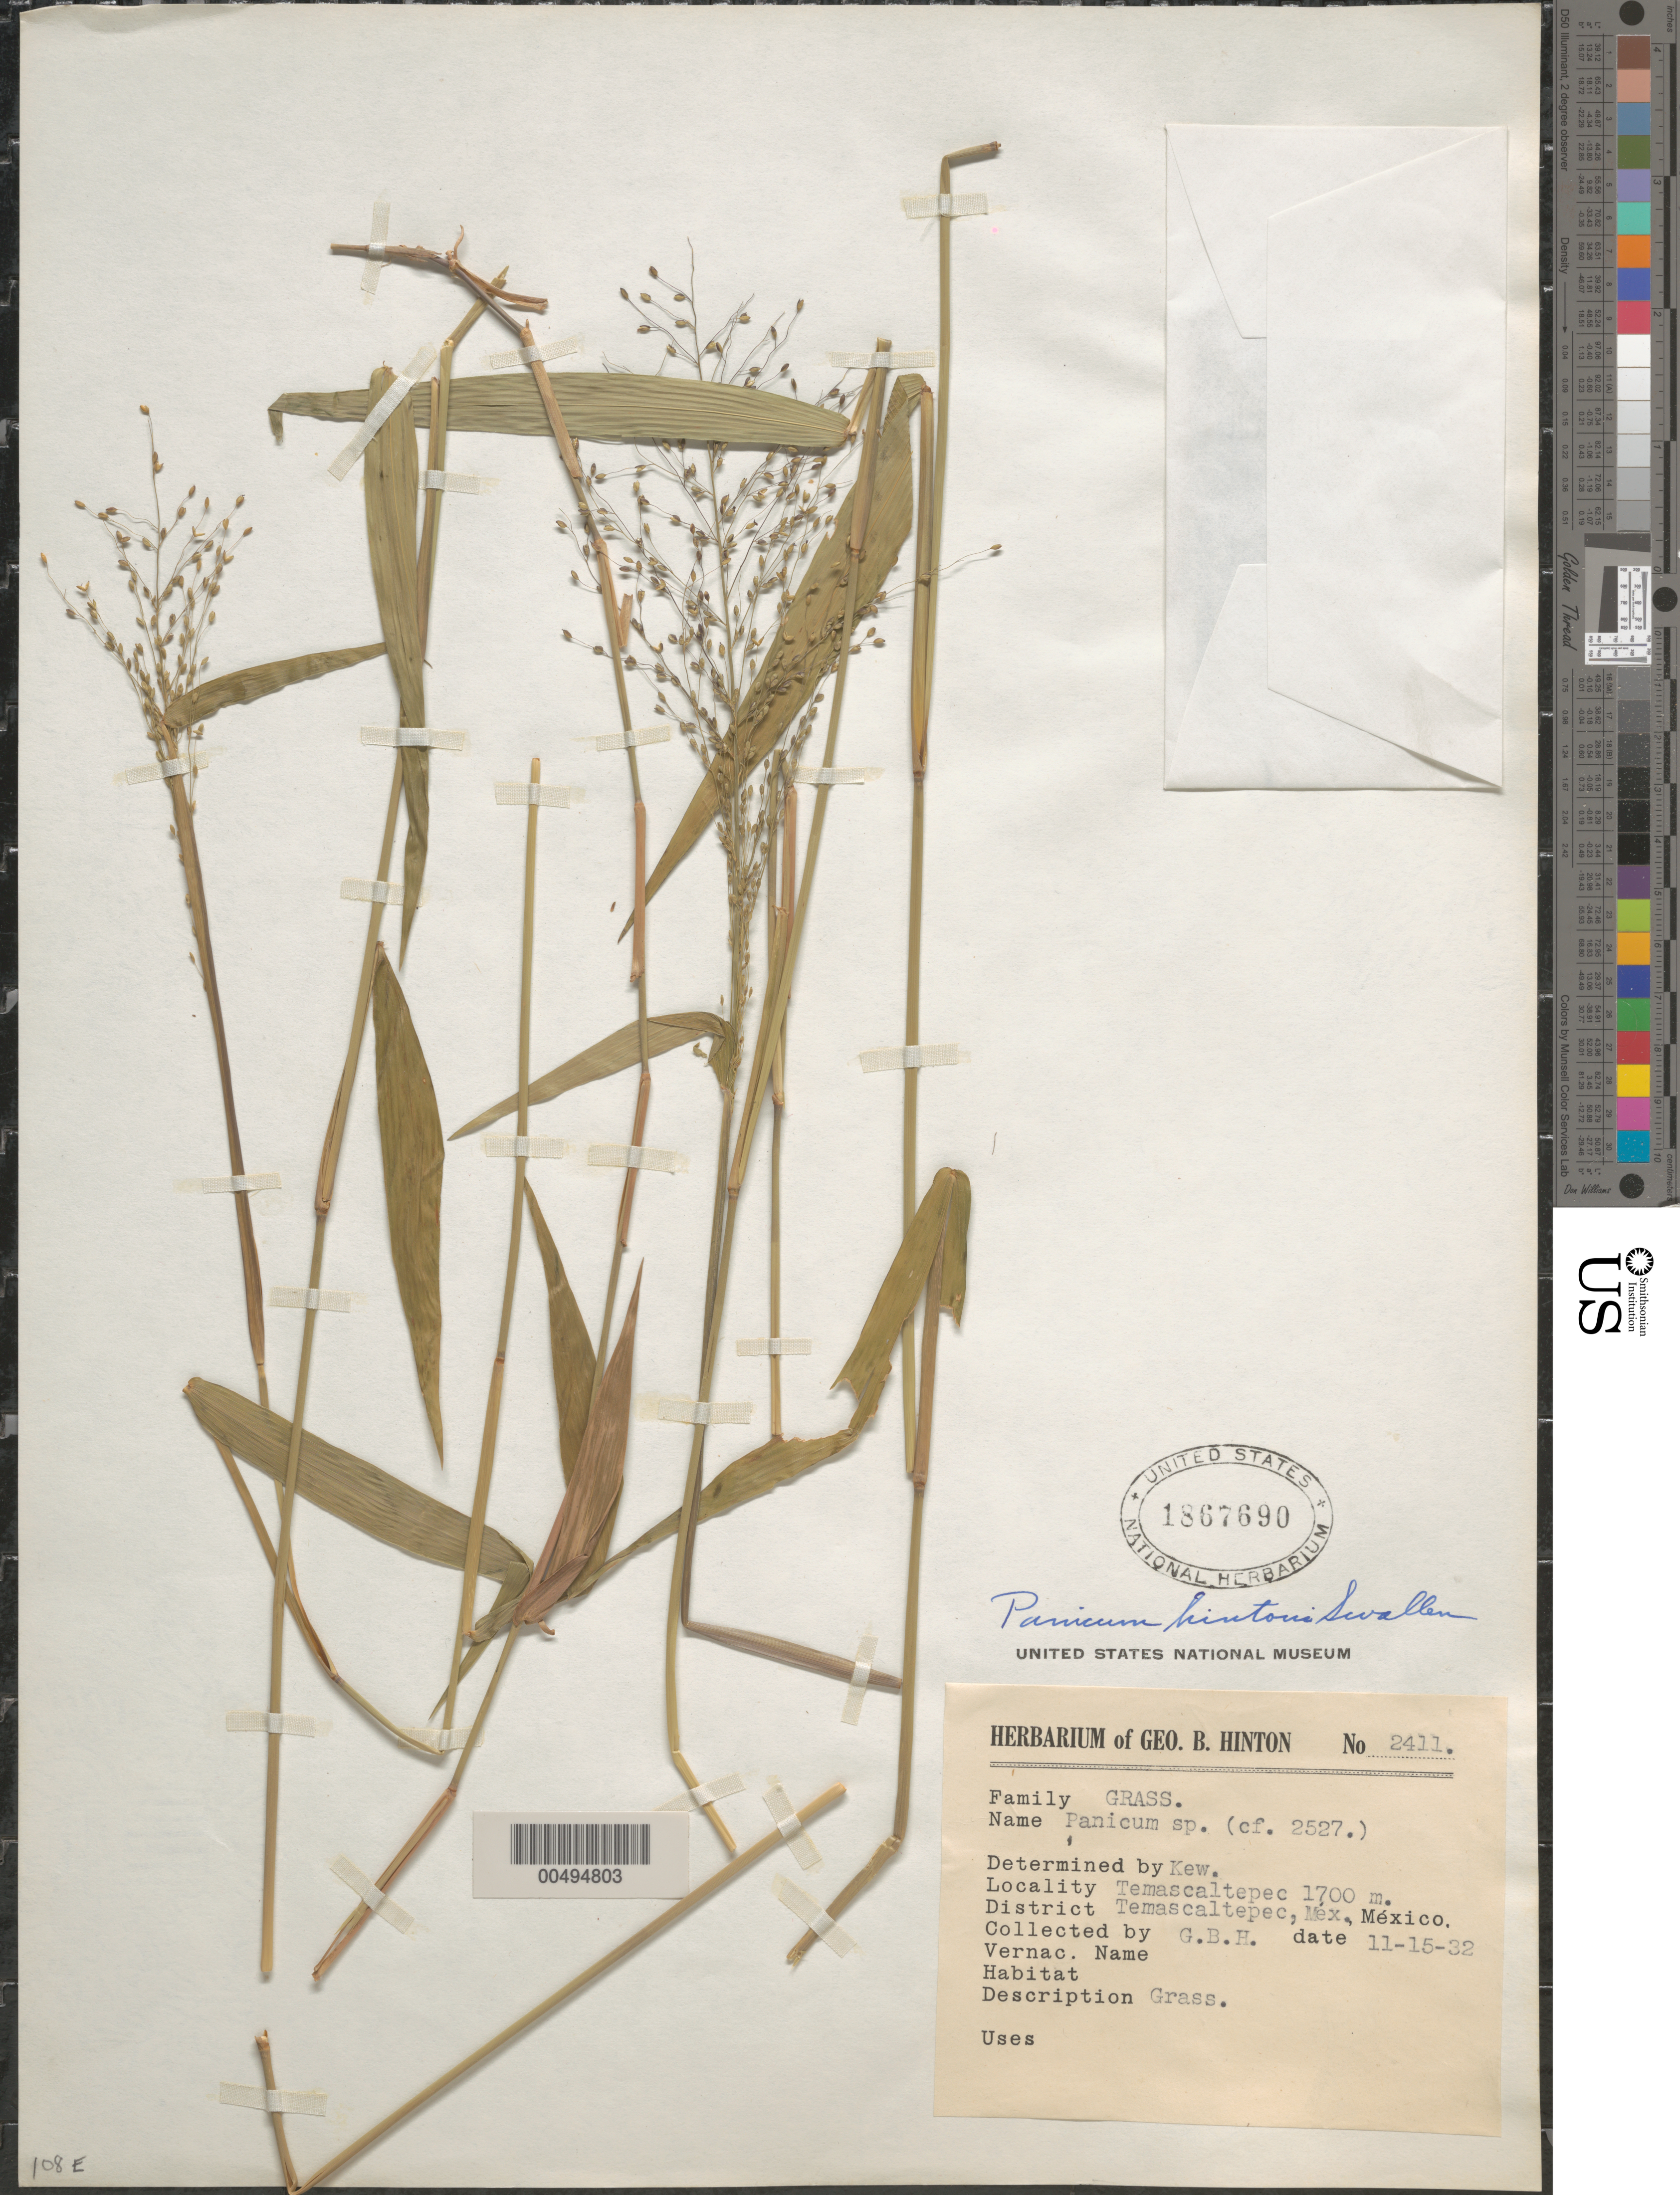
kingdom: Plantae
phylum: Tracheophyta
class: Liliopsida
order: Poales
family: Poaceae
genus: Panicum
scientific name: Panicum commutatum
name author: Schult.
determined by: Kew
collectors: G. B. Hinton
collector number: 2411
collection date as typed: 15 Nov 1932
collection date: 1932-11-15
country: Mexico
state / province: México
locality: Temascaltepec Dist: Temascaltepec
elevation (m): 1700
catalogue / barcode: US 1867690